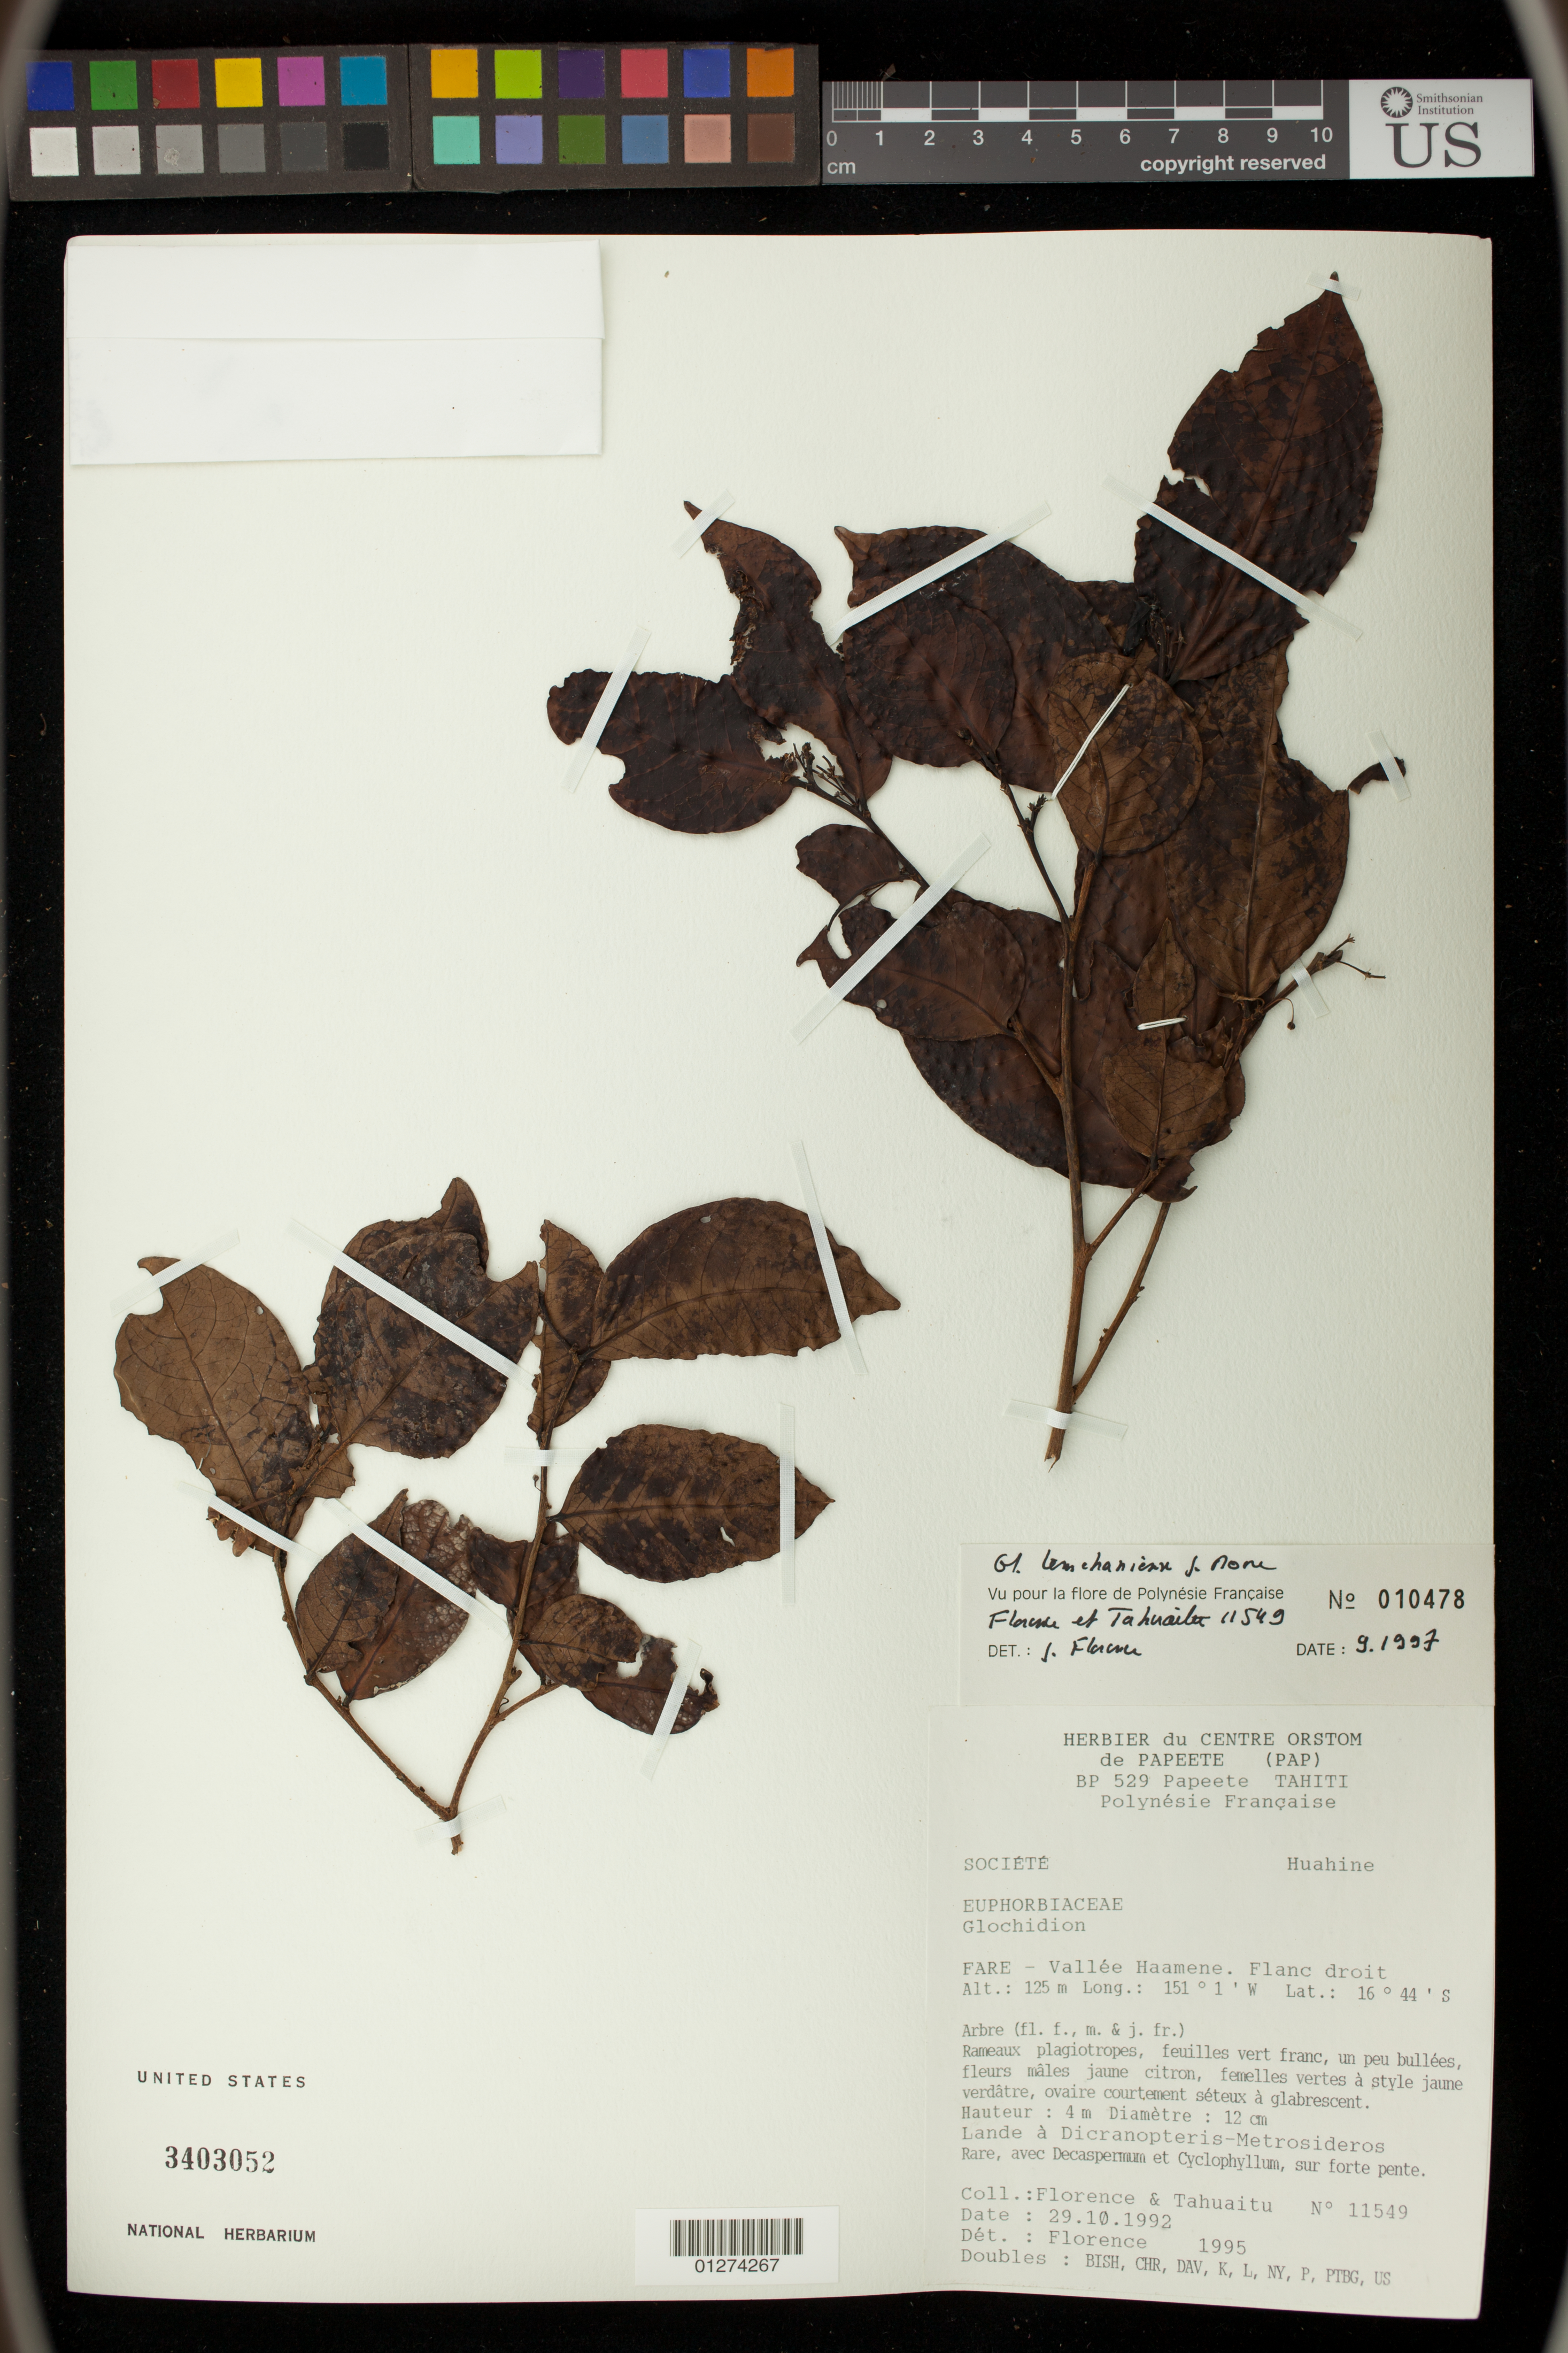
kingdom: Plantae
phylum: Tracheophyta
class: Magnoliopsida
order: Malpighiales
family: Phyllanthaceae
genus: Phyllanthus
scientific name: Phyllanthus temehaniensis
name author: (J.W. Moore) W.L. Wagner & Lorence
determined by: Wagner, W. L., (BOT), Smithsonian Institution - National Museum of Natural History (UNITED STATES)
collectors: -. Florence & -. Tahuaitu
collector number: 11549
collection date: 1992-10-29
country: French Polynesia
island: Huahine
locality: Society Islands: Huahine Island. Fare - Vallee Haamene. Flanc droit.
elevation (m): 125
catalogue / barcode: US 3403052